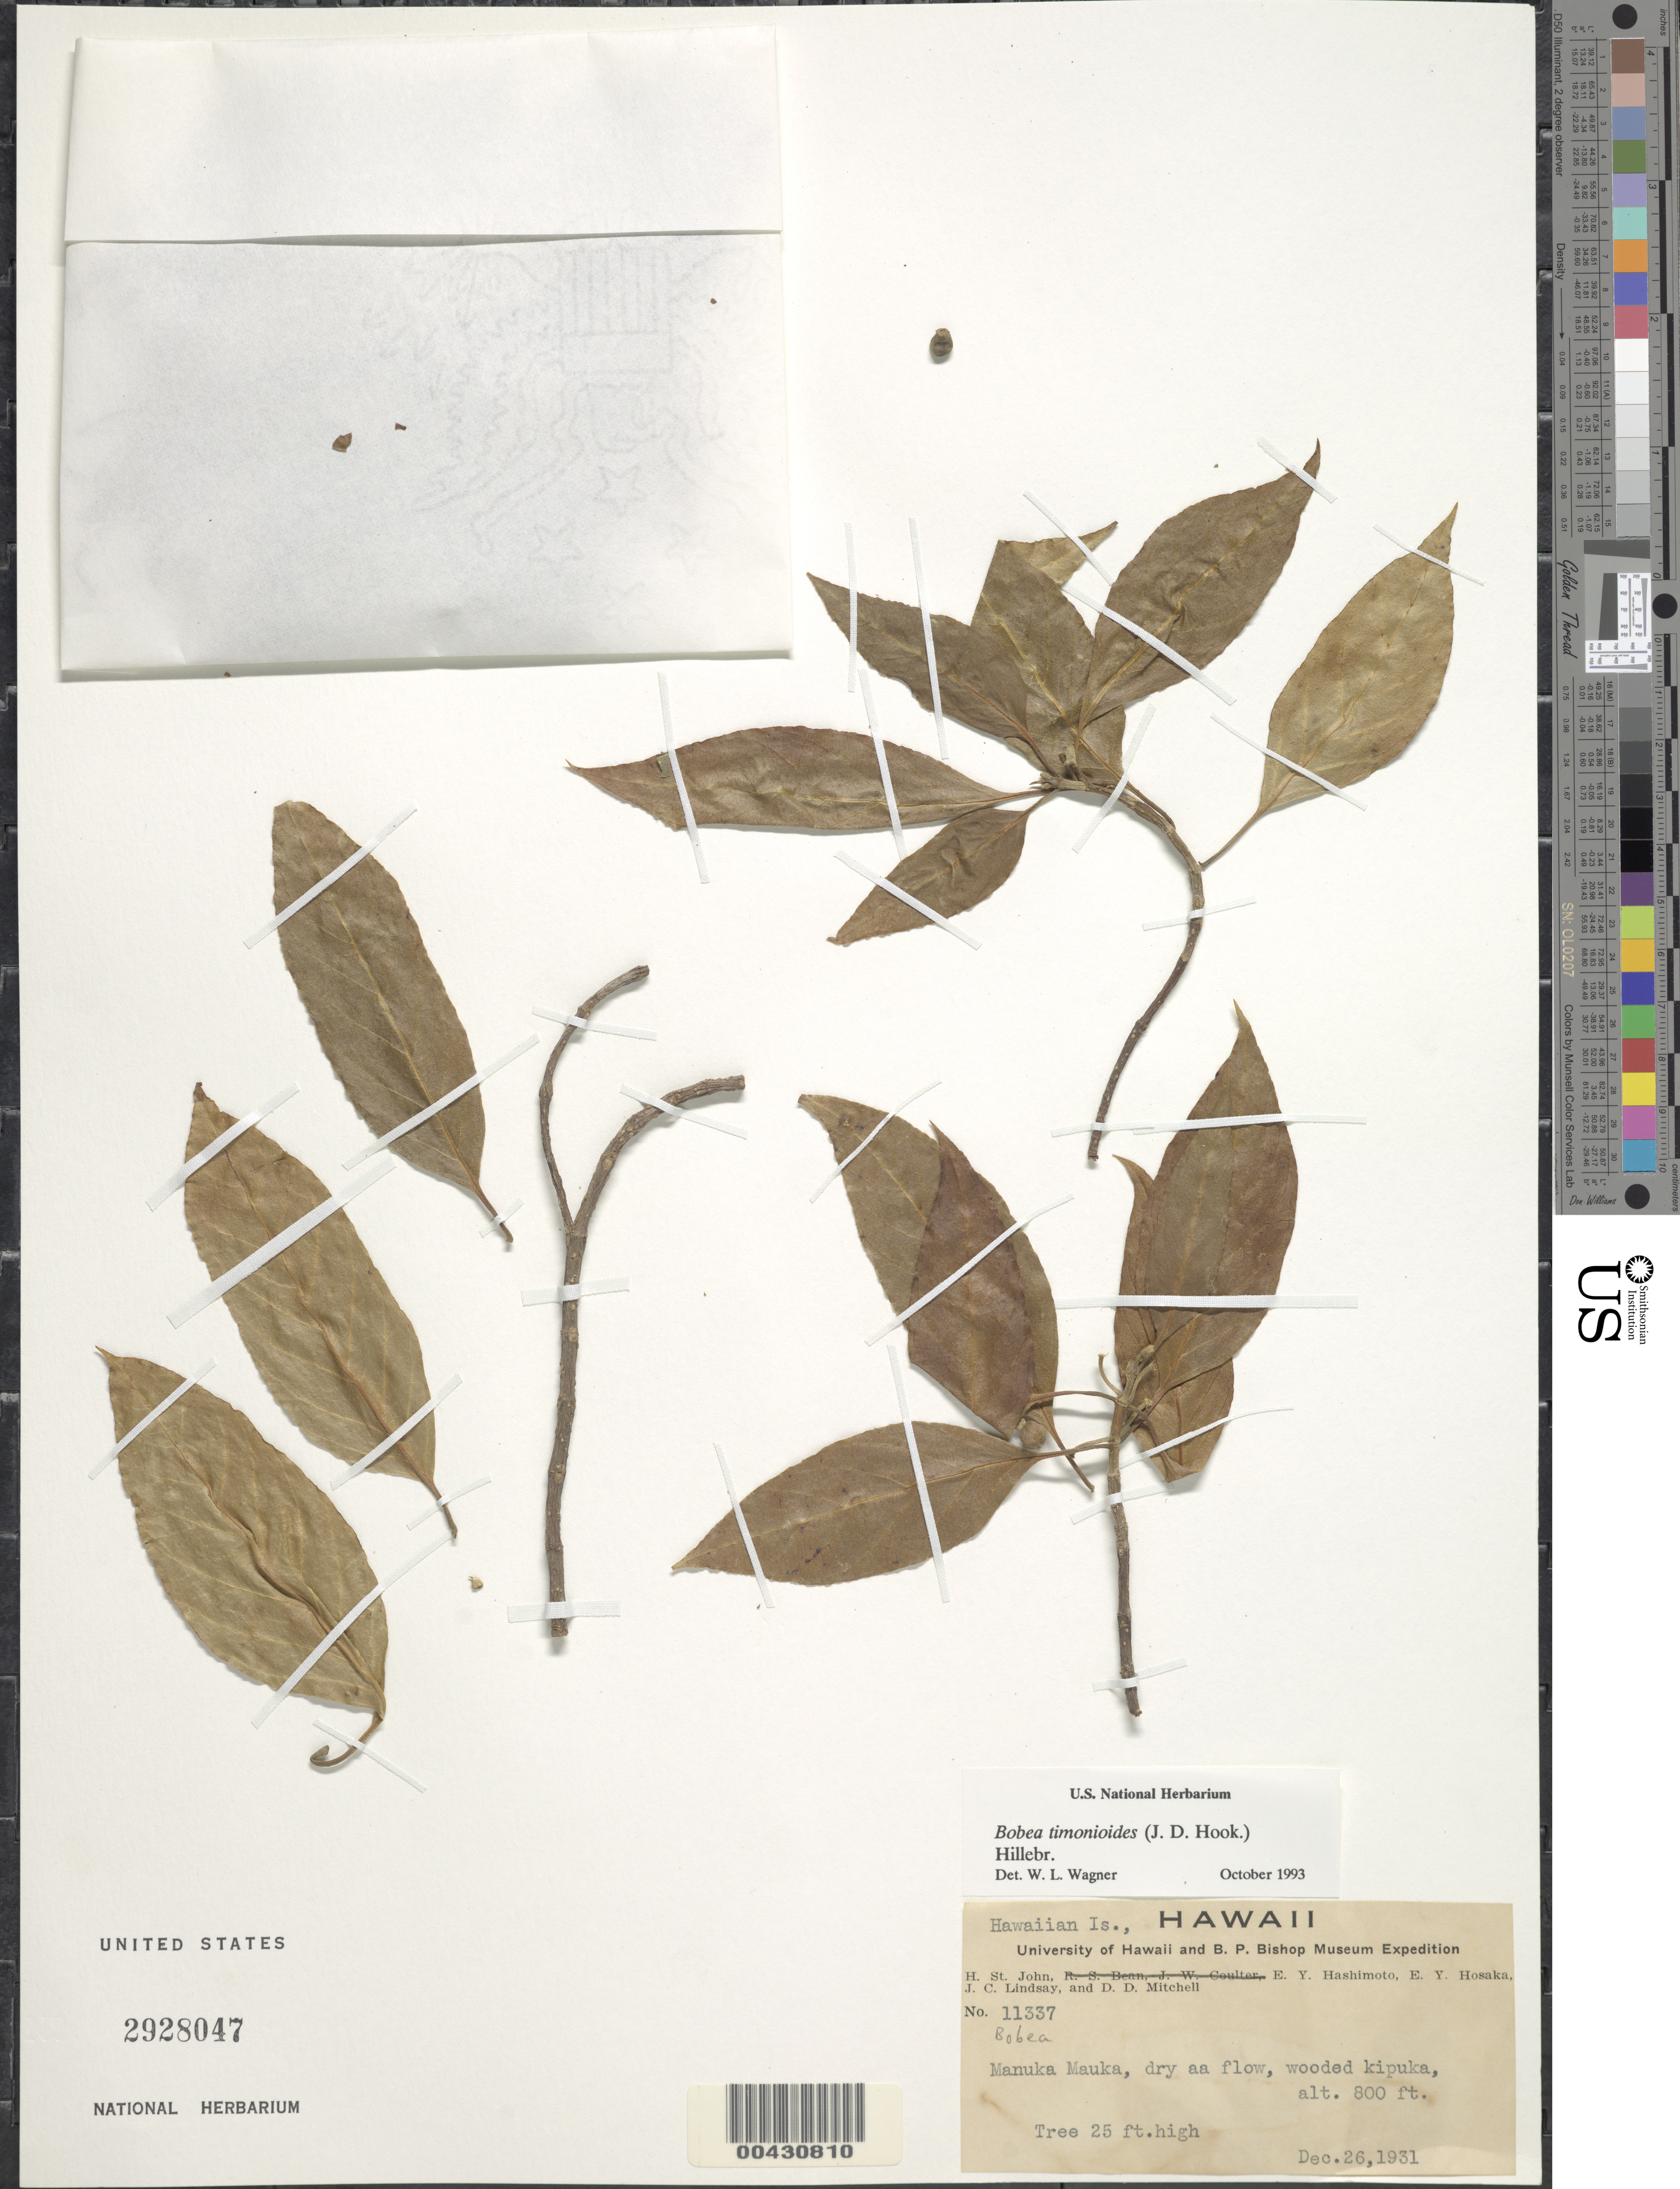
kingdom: Plantae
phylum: Tracheophyta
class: Magnoliopsida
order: Gentianales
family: Rubiaceae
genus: Bobea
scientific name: Bobea timonioides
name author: (Hook. f.) Hillebr.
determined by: Wagner, W. L., (BOT), Smithsonian Institution - National Museum of Natural History (UNITED STATES)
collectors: H. St. John, E. Hashimoto, E. Hosaka, J. Lindsay & Mitchell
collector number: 11337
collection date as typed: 26 Dec 1931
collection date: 1931-12-26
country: United States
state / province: Hawaii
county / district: Kauai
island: Kaua'i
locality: Manuka Mauka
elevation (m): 244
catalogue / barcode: US 2928047